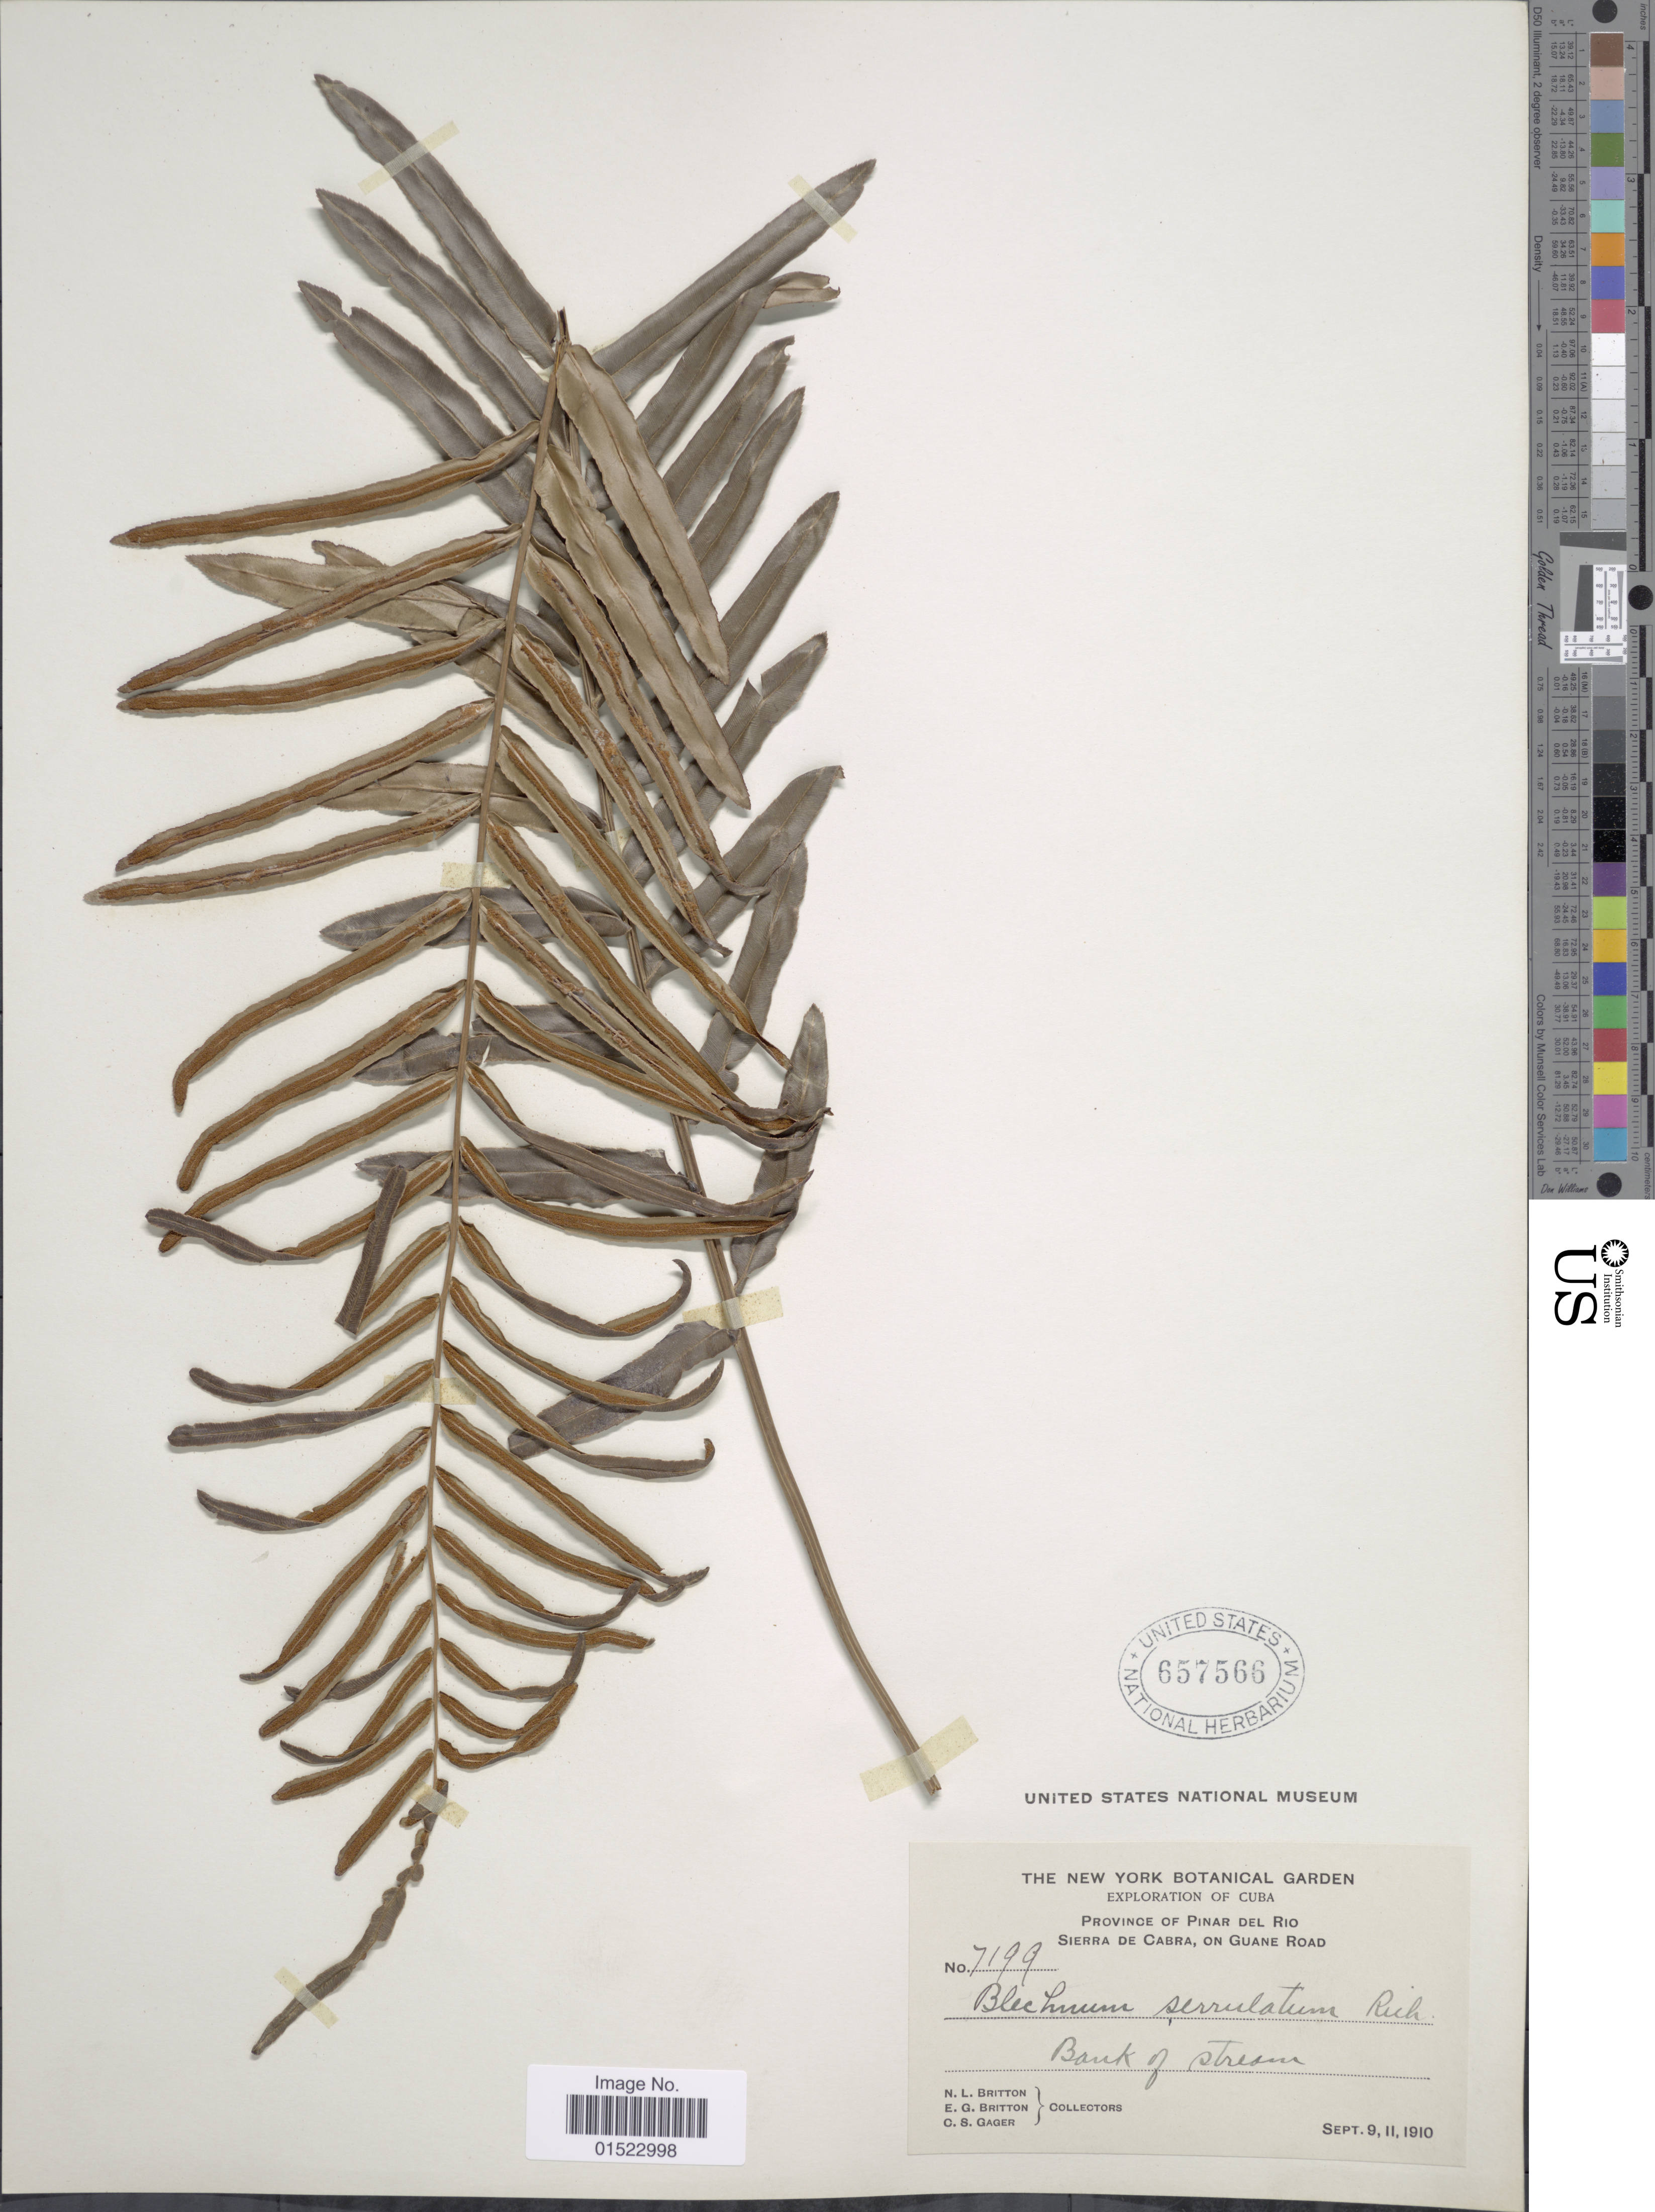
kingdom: Plantae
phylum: Tracheophyta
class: Polypodiopsida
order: Polypodiales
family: Blechnaceae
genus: Telmatoblechnum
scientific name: Telmatoblechnum serrulatum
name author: (Rich.) Perrie et al.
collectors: N. Britton, E. G. Britton & C. Gager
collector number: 7199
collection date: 1910-09-09/1910-09-11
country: Cuba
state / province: Pinar del Río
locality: Exploration of Cuba, Sierra de Cabra, on Guane Road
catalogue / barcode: US 657566